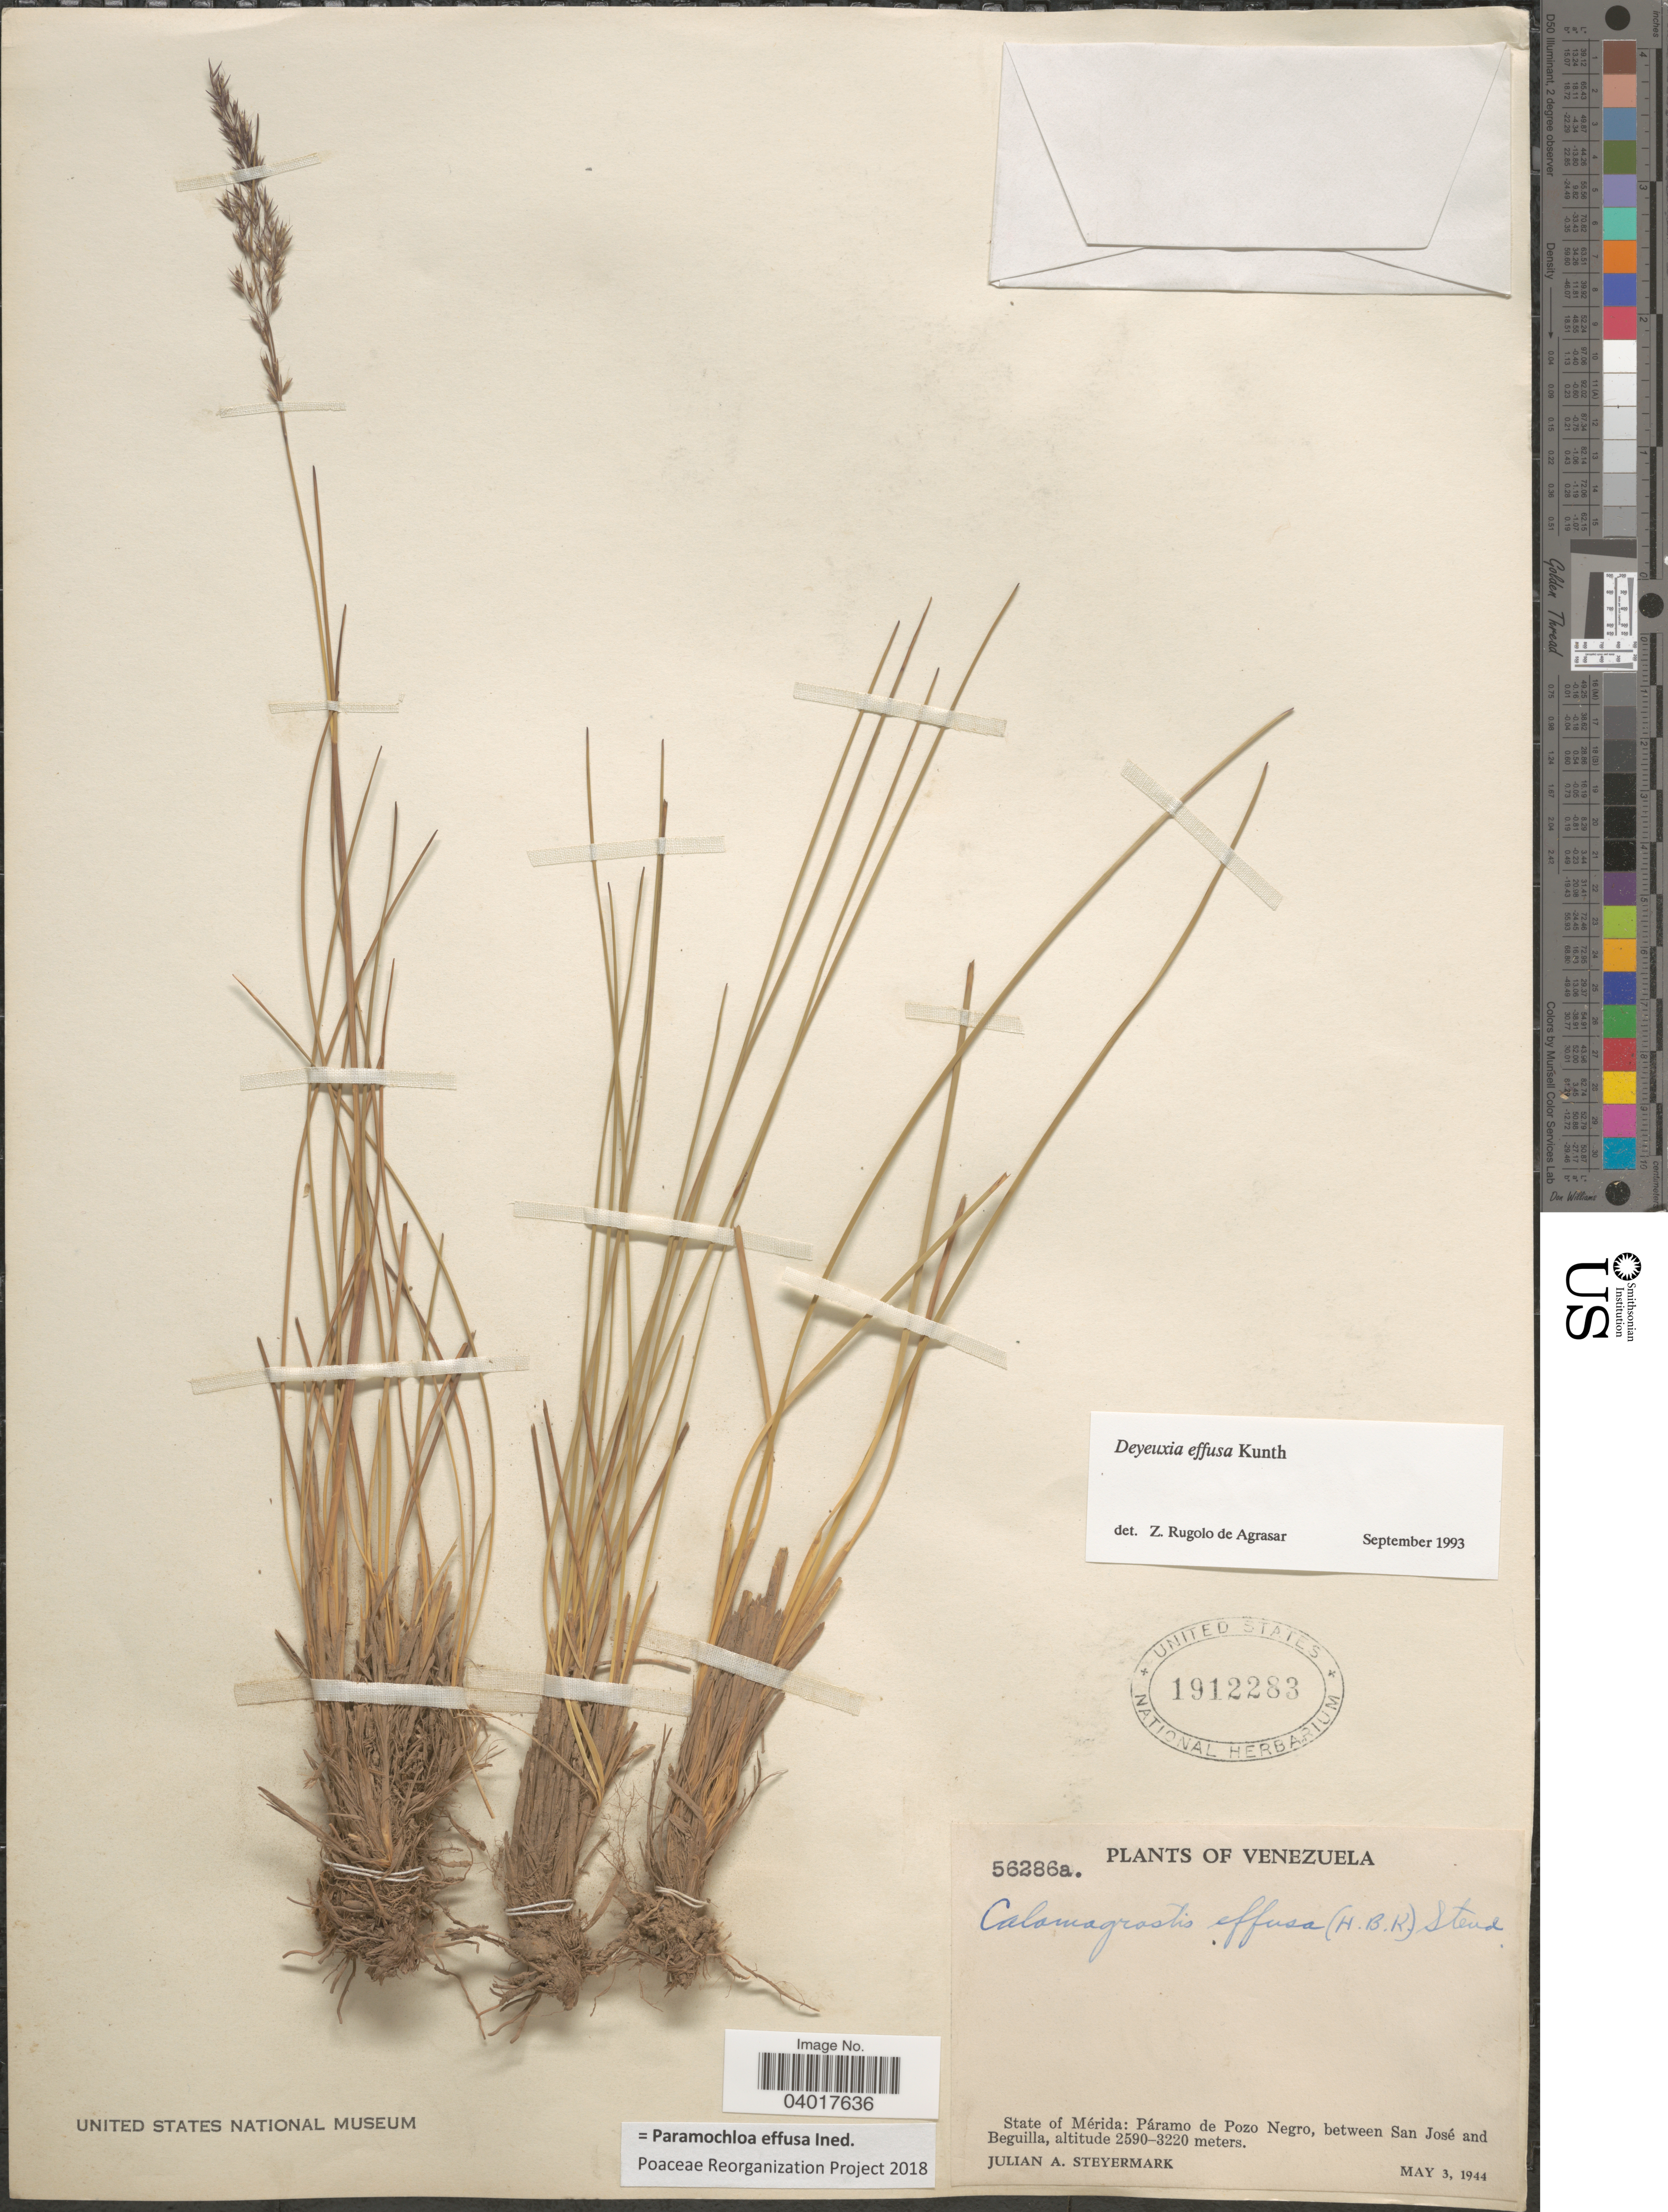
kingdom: Plantae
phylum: Tracheophyta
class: Liliopsida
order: Poales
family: Poaceae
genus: Paramochloa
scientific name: Paramochloa effusa ined.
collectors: J. Steyermark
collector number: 56286a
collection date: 1944-05-03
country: Venezuela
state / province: Merida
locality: Páramo de Pozo Negro, between San José and Beguilla.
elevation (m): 2590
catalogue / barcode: US 1912283